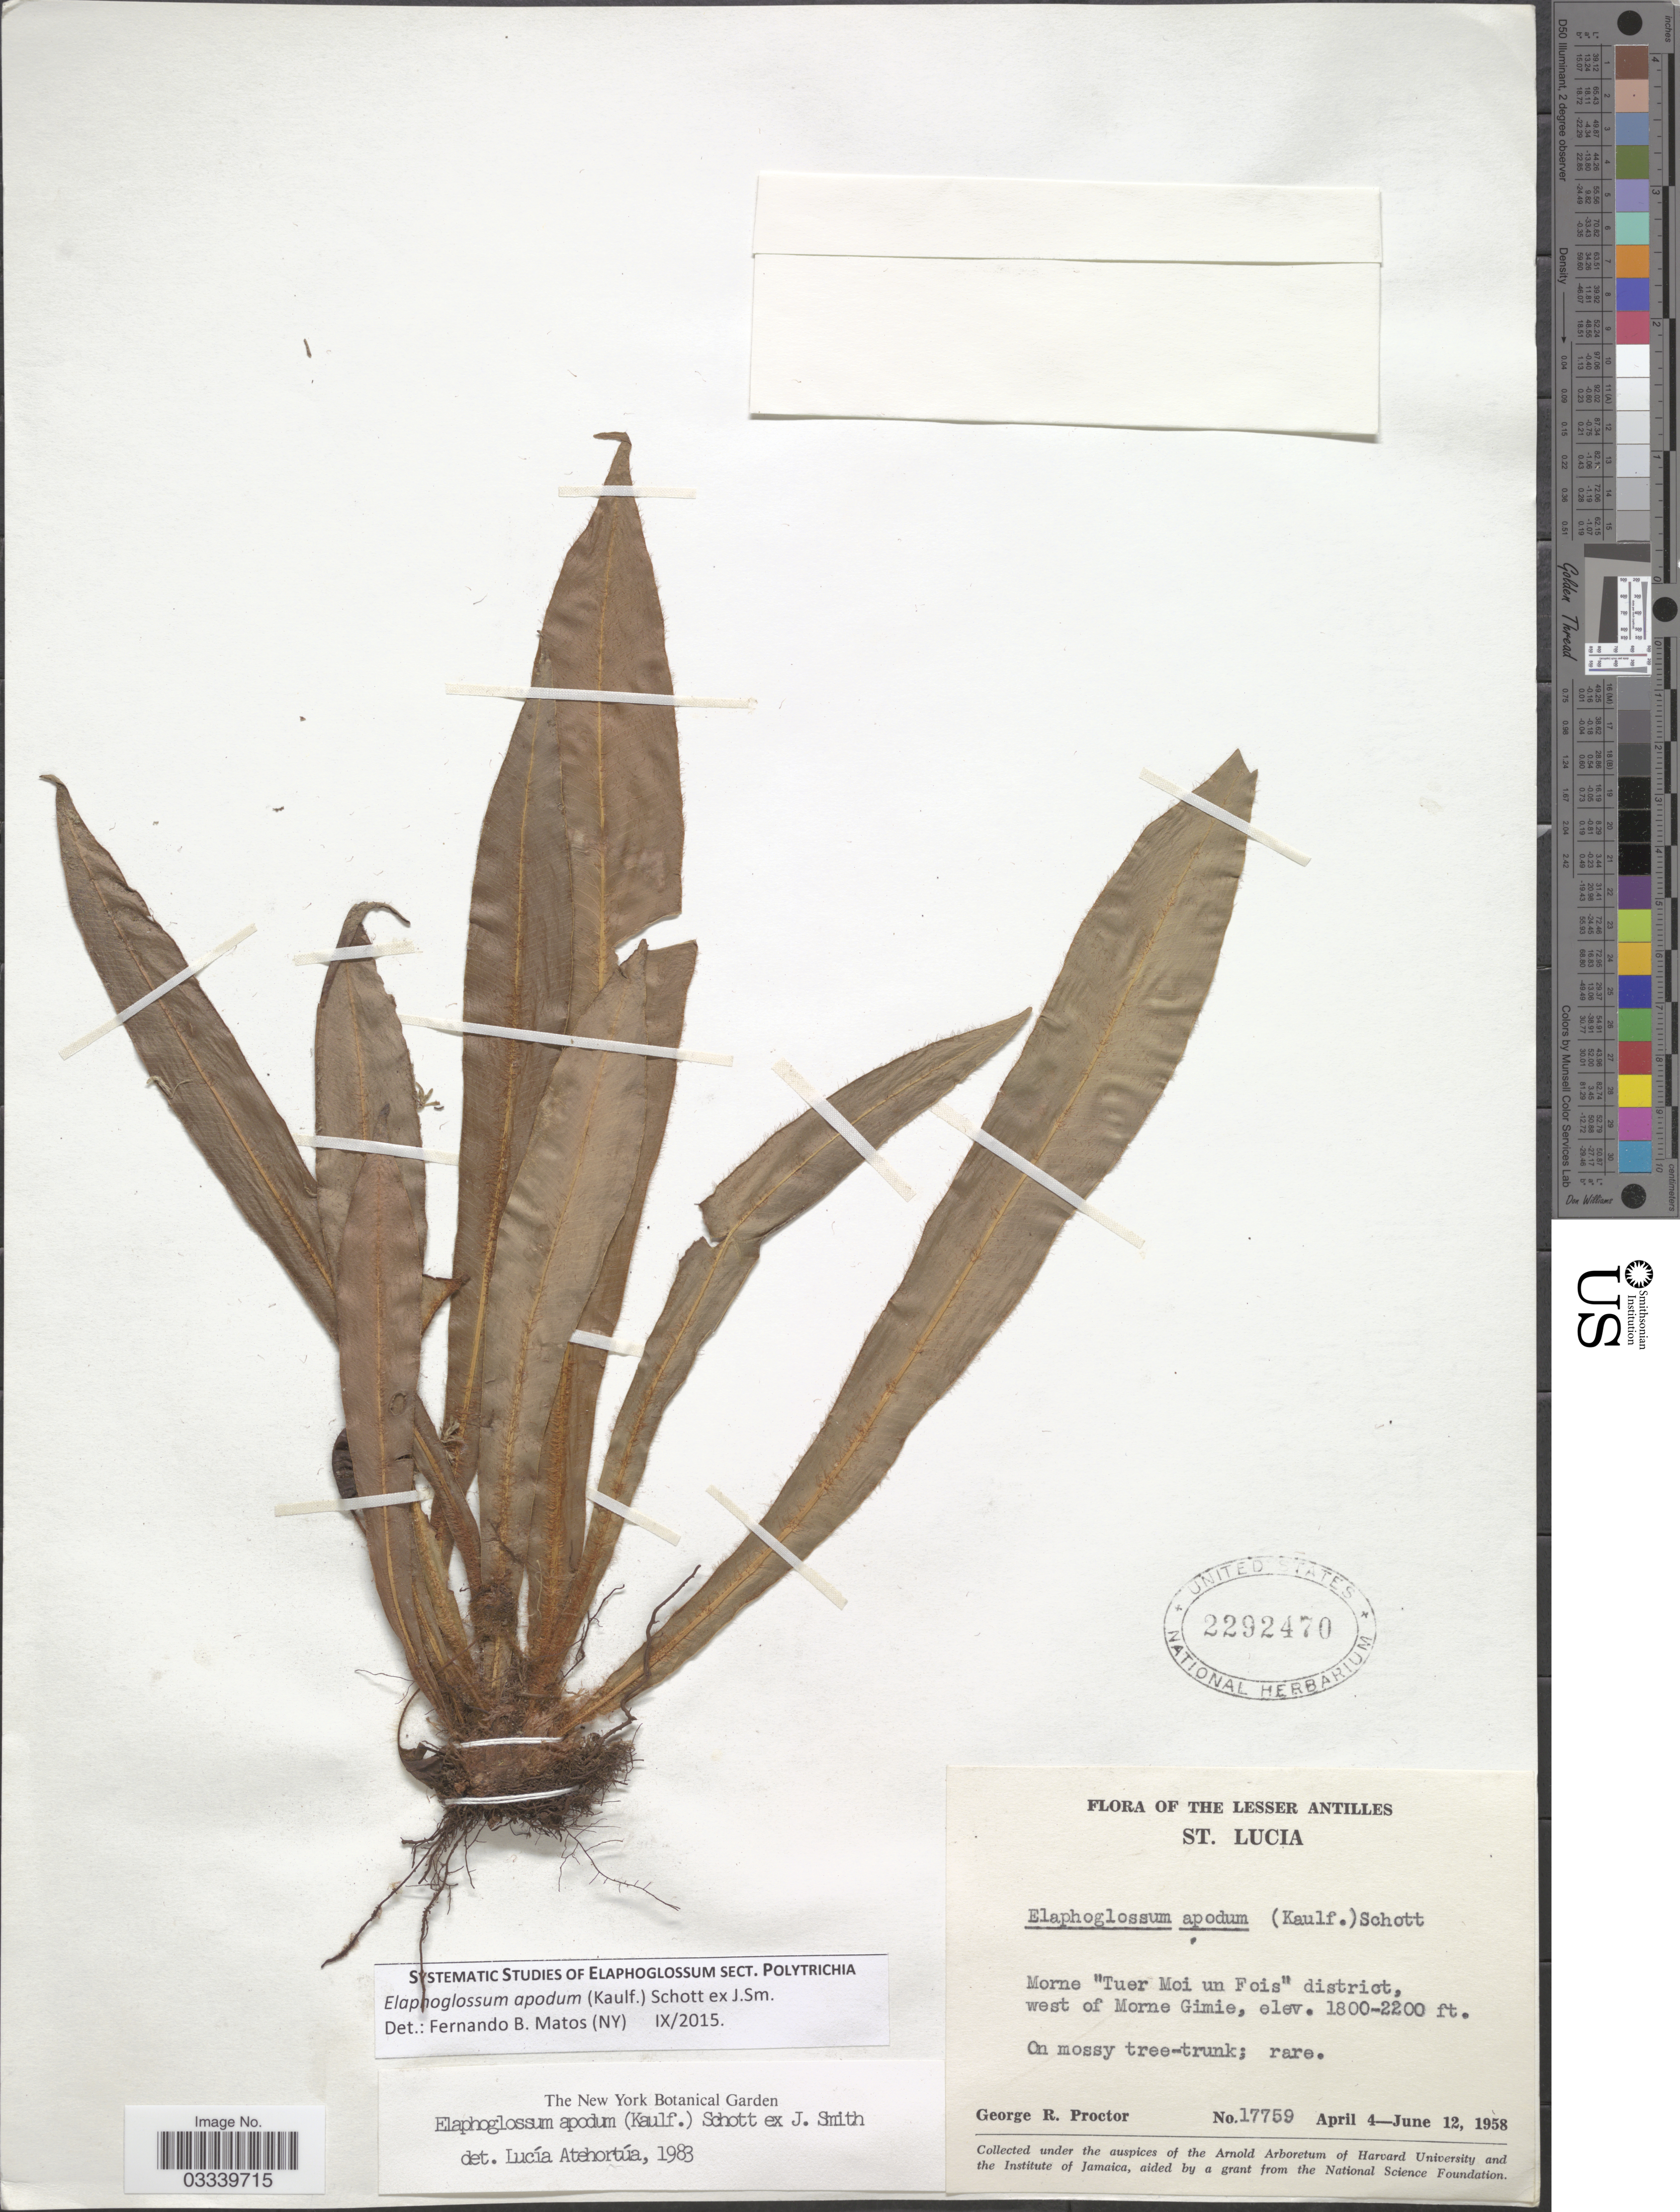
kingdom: Plantae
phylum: Tracheophyta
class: Polypodiopsida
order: Polypodiales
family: Dryopteridaceae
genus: Elaphoglossum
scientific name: Elaphoglossum apodum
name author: (Kaulf.) Schott ex J. Sm.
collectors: G. Proctor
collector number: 17759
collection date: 1958-04-04/1958-06-12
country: St. Lucia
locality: The Lesser Antilles. Morne "Tuer Moi un Fois" district, west of Morne Gimie.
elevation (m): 549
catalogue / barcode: US 2292470